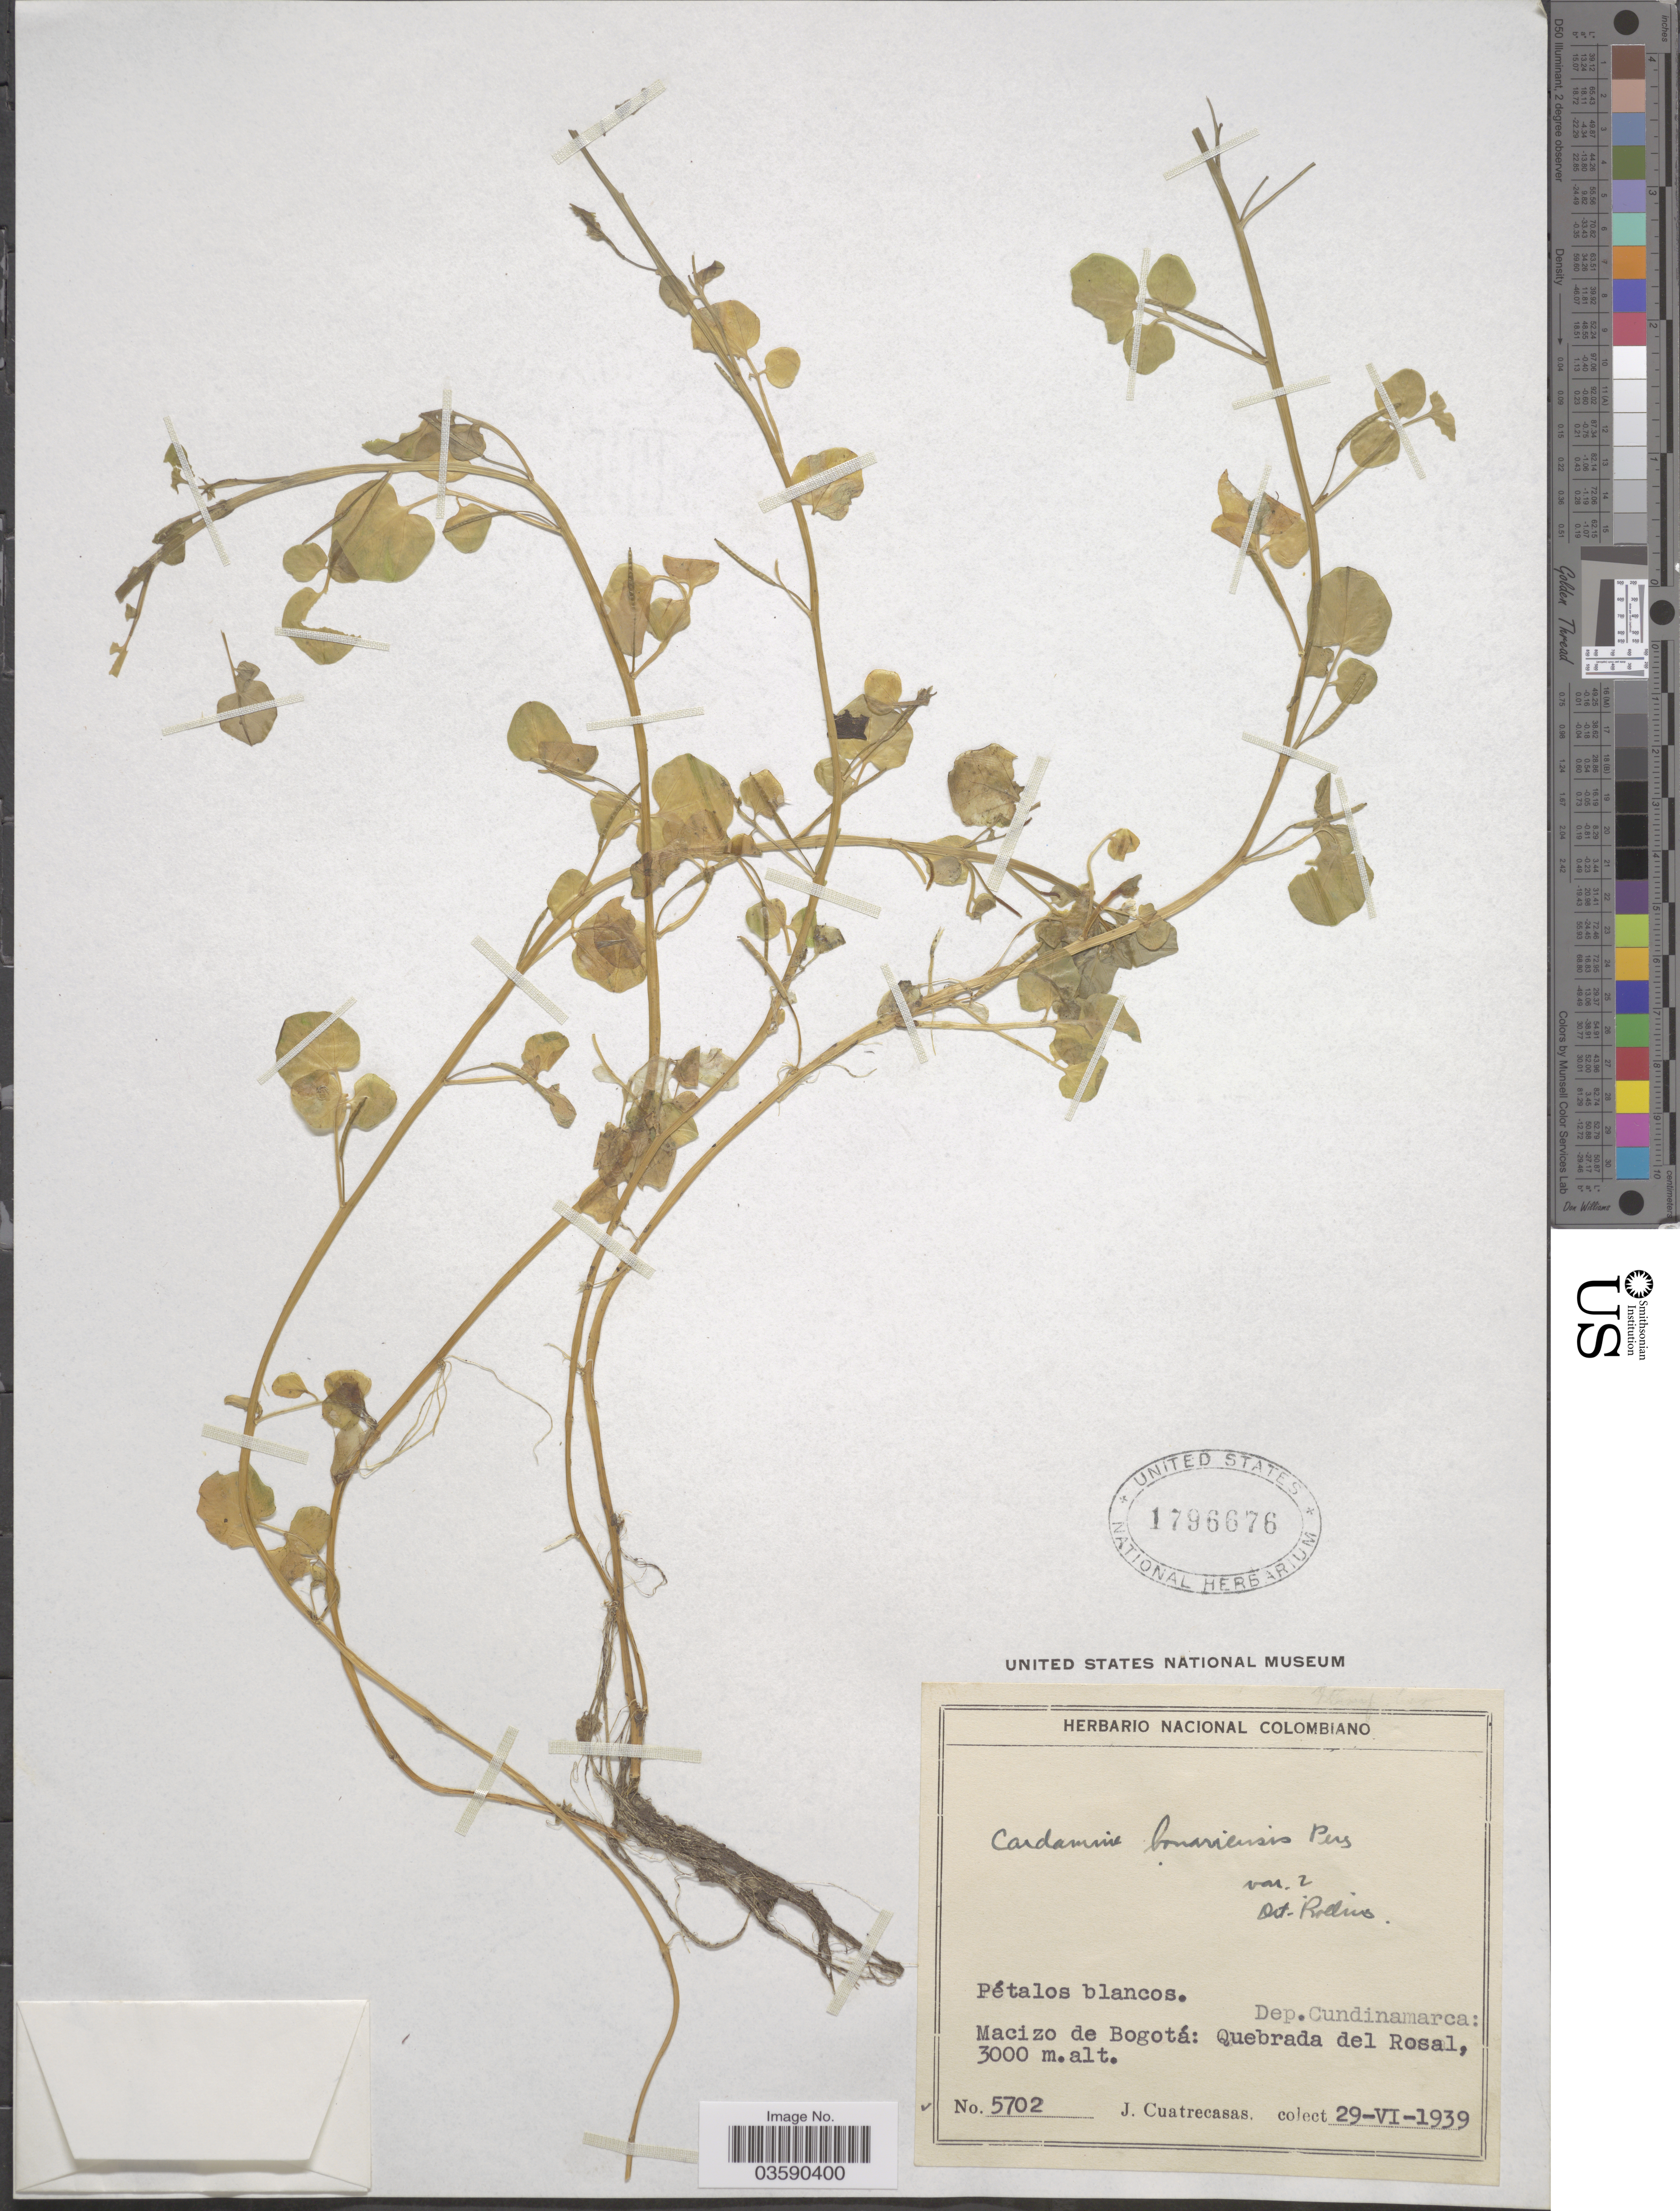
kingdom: Plantae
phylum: Tracheophyta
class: Magnoliopsida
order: Brassicales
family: Brassicaceae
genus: Cardamine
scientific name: Cardamine bonariensis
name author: Pers.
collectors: J. Cuatrecasas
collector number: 5702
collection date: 1939-06-29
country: Colombia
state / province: Cundinamarca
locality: Dep. Cundinamarca. Mazico de Bogotá: Quebrada del Rosal.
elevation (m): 3000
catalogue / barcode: US 1796676